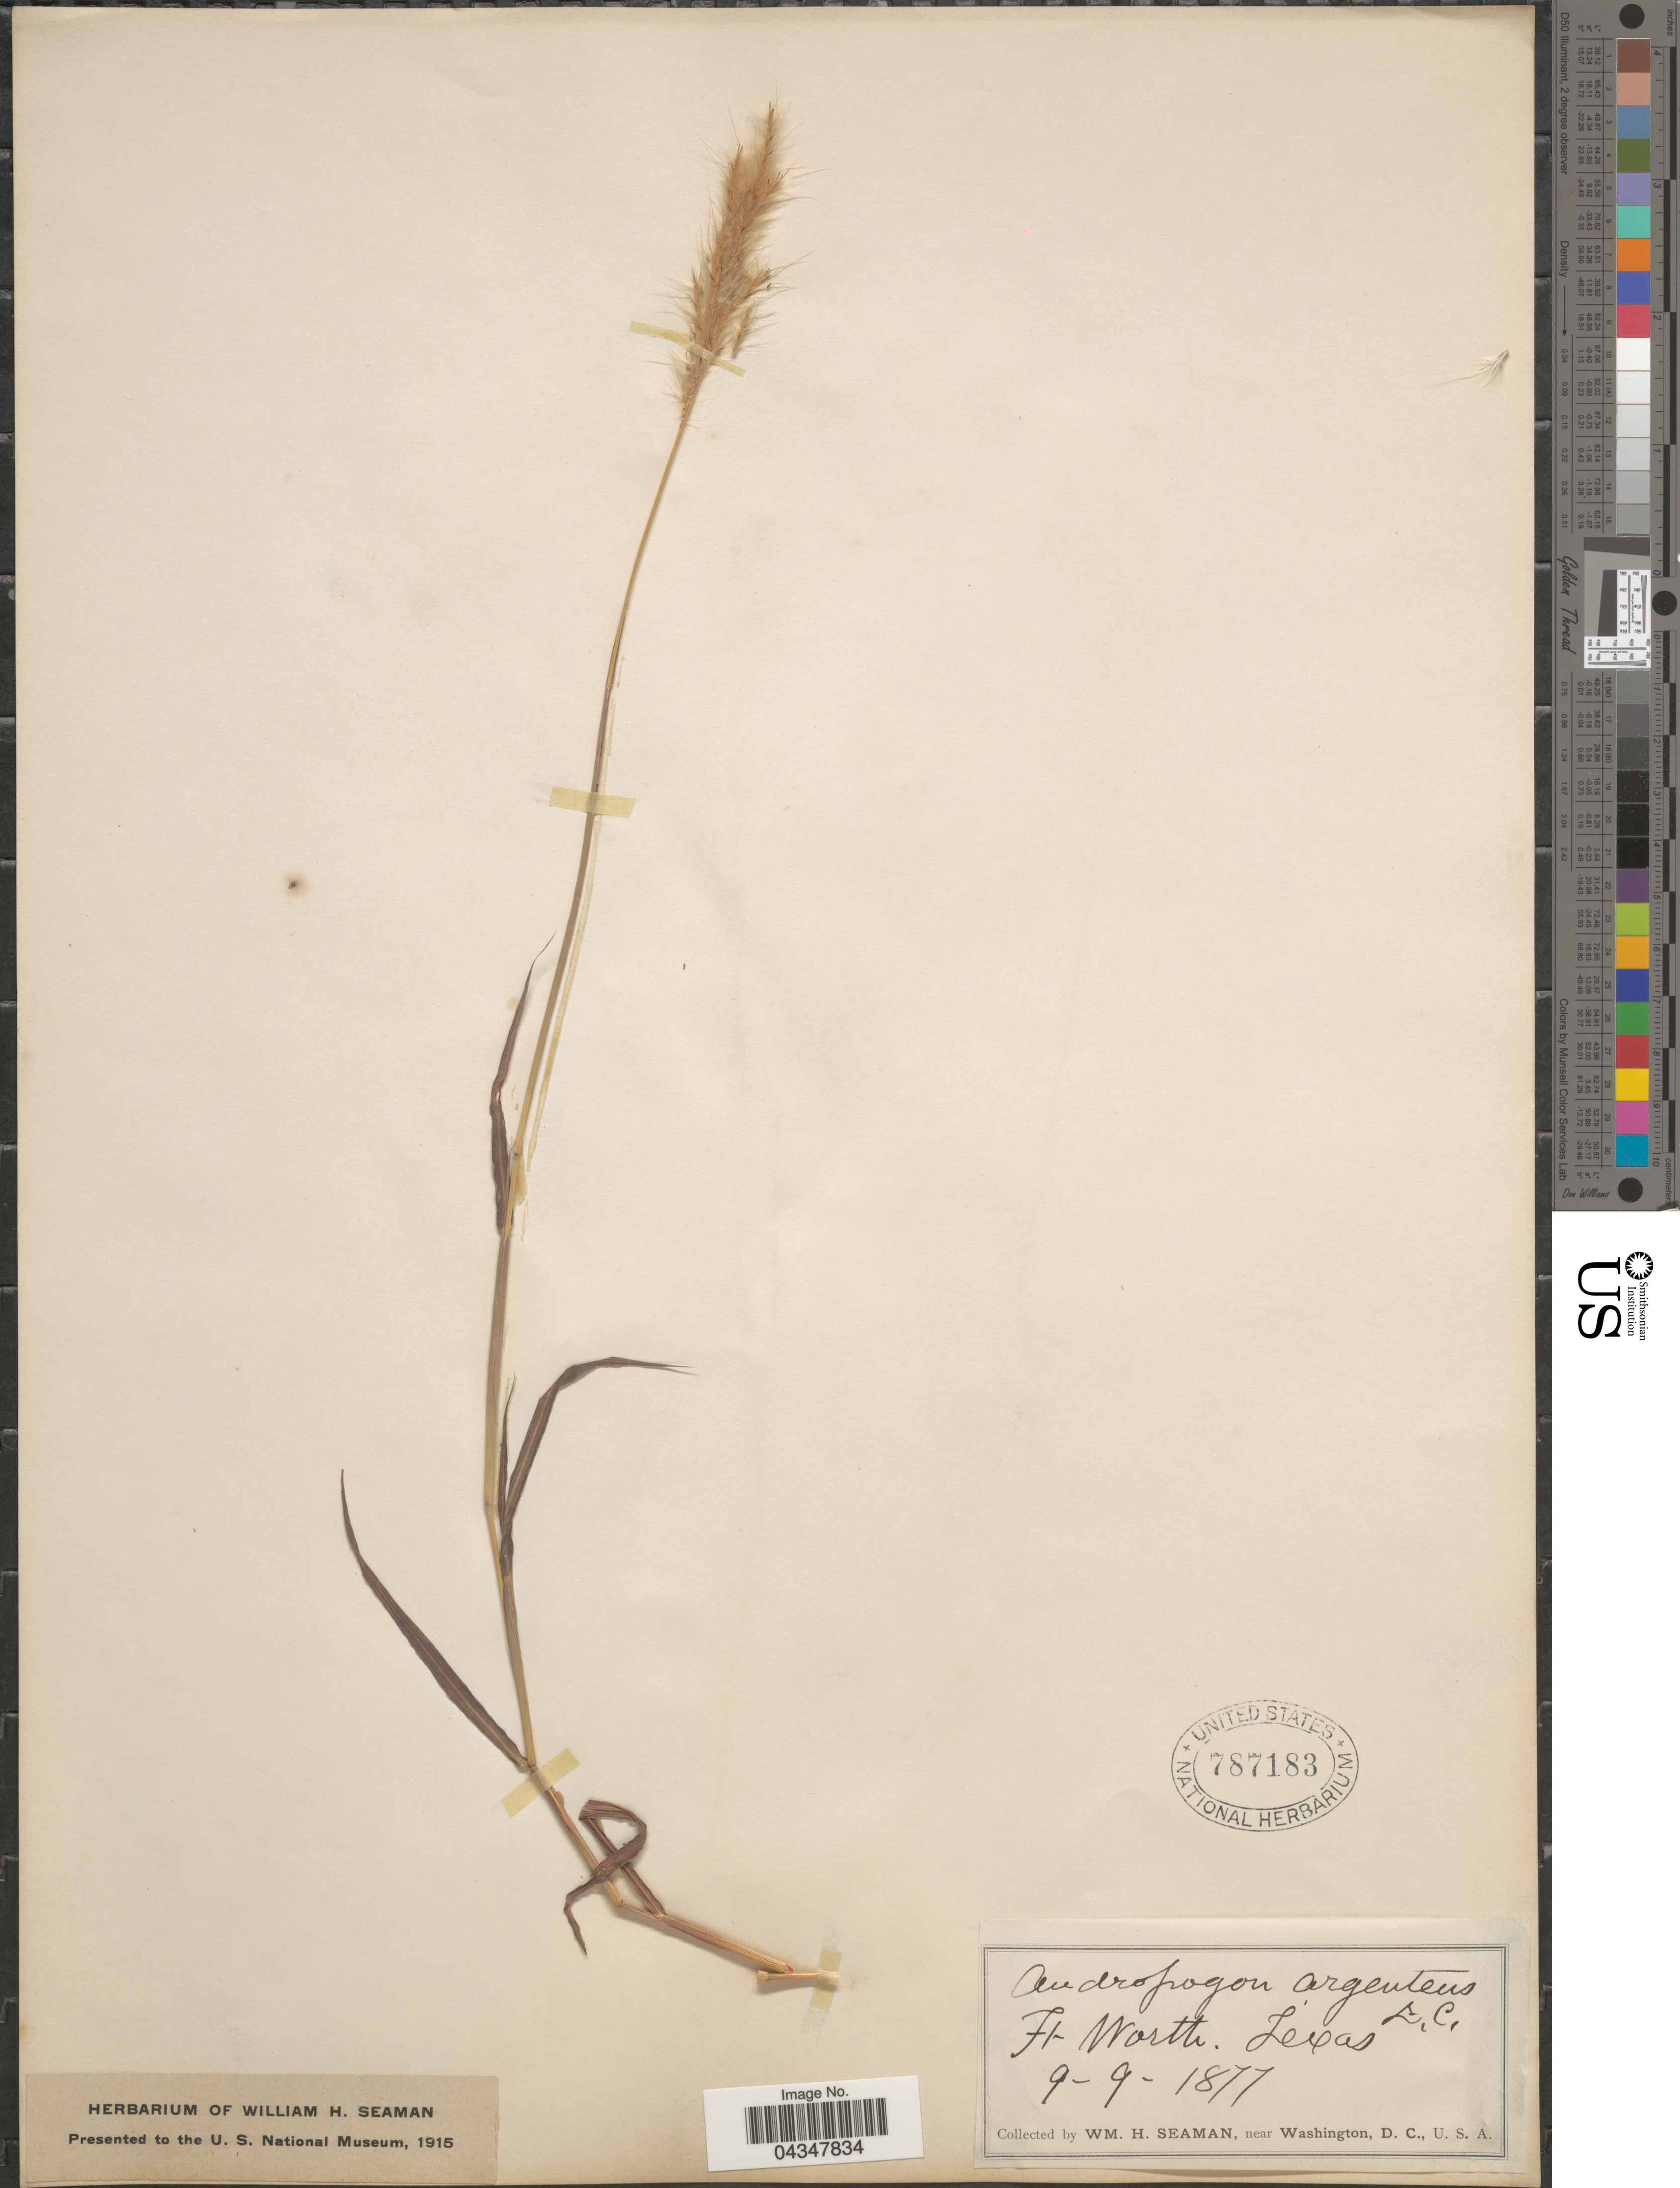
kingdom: Plantae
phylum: Tracheophyta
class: Liliopsida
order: Poales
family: Poaceae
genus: Bothriochloa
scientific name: Bothriochloa saccharoides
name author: (Sw.) Rydb.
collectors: W. Seaman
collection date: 1877-09-09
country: United States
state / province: Texas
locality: Ft. Worth.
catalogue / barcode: US 787183